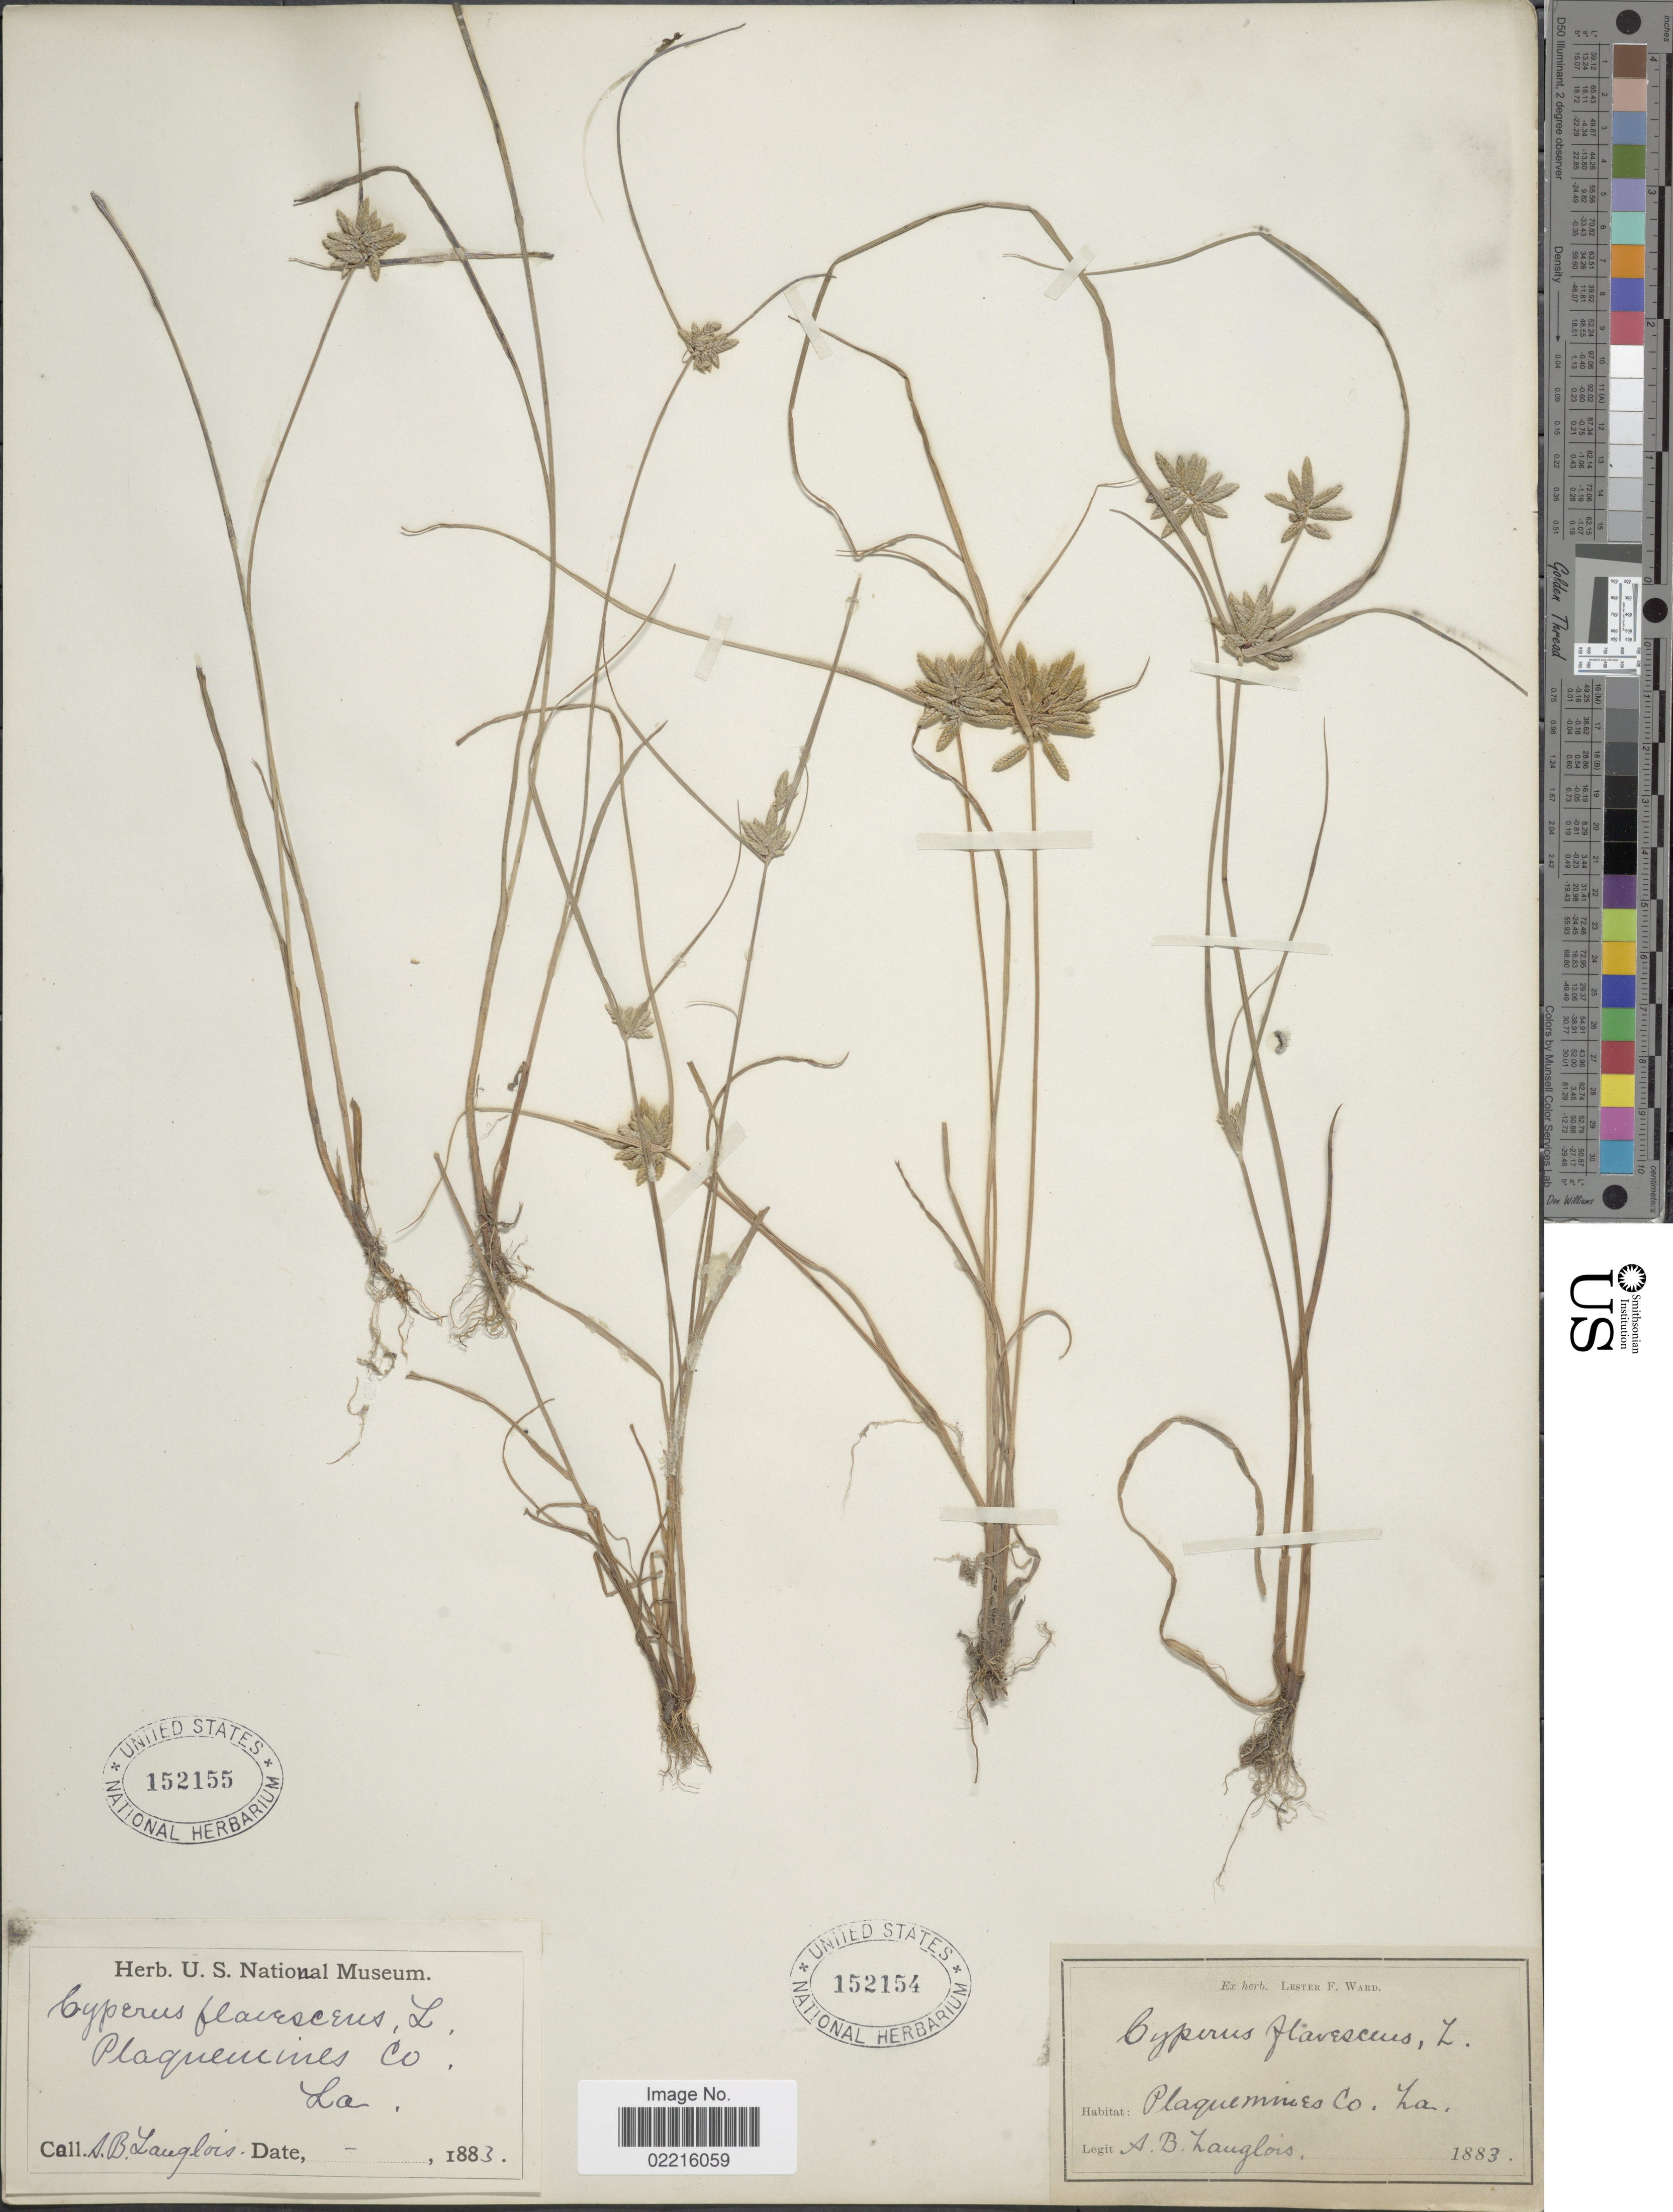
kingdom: Plantae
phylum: Tracheophyta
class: Liliopsida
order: Poales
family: Cyperaceae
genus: Cyperus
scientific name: Cyperus flavescens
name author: L.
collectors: A. Langlois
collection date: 1883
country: United States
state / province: Louisiana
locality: Plaquemines Co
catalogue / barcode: US 152155-2